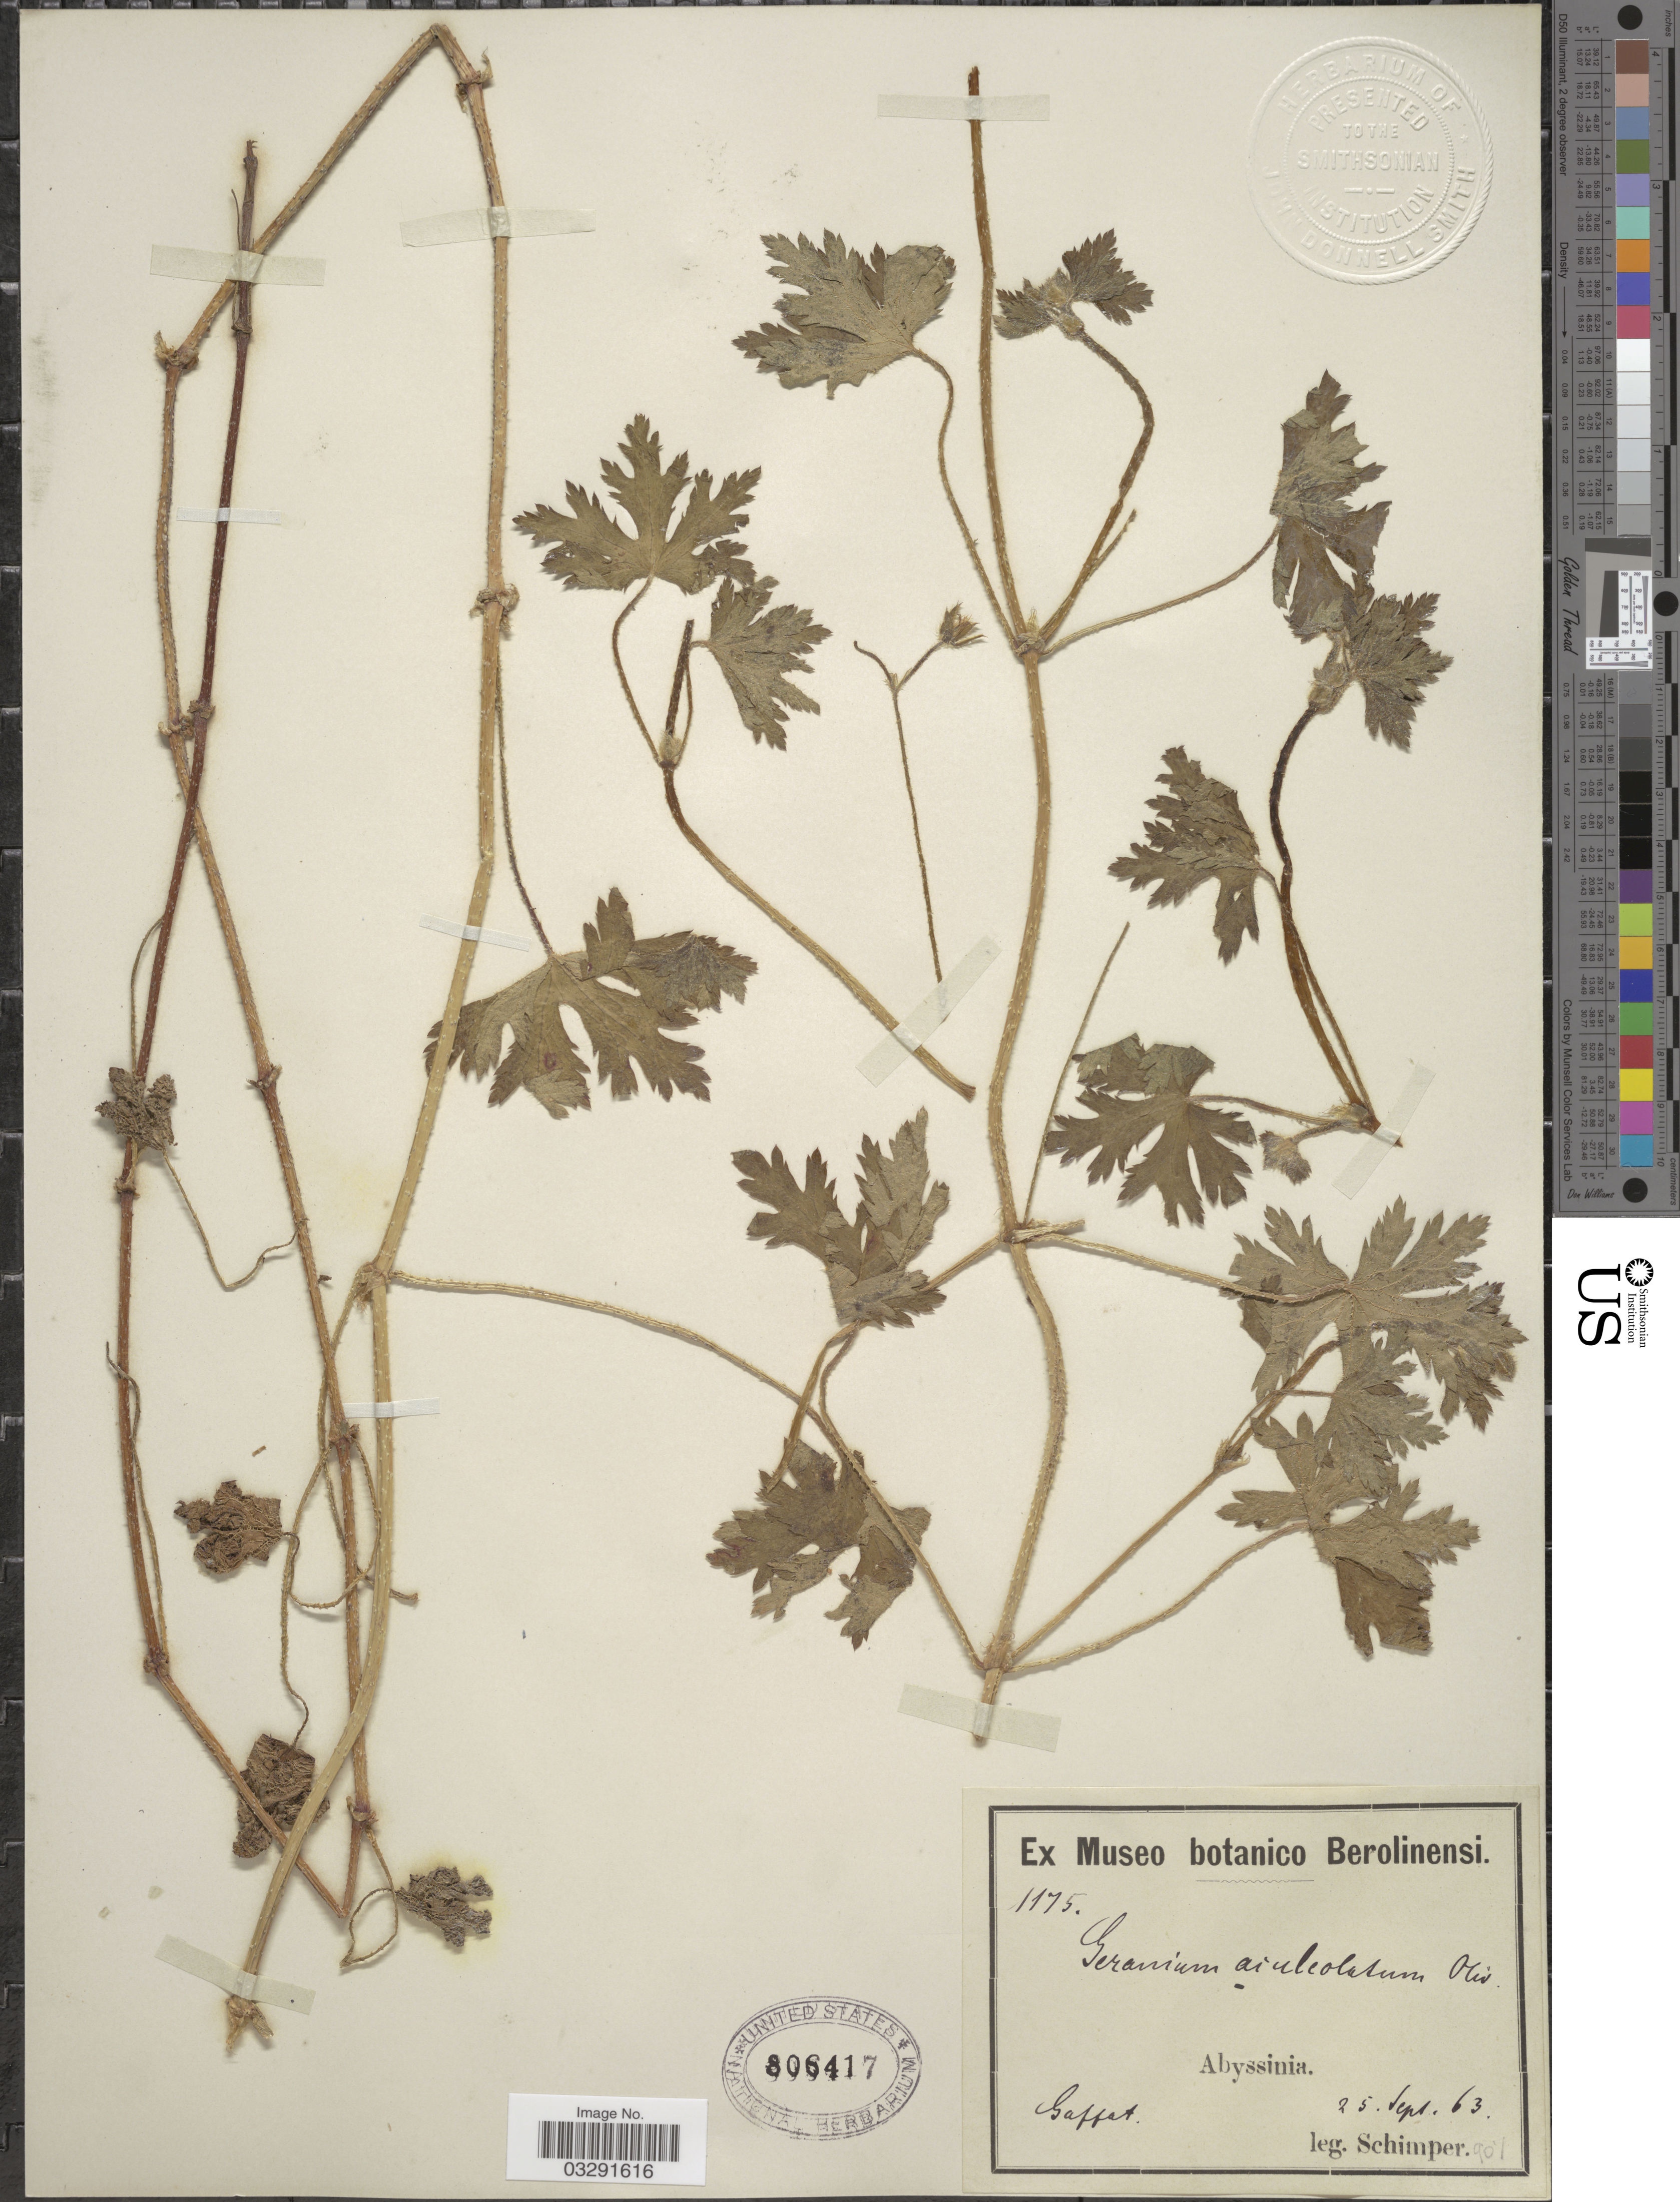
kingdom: Plantae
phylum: Tracheophyta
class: Magnoliopsida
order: Geraniales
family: Geraniaceae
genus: Geranium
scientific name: Geranium aculeolatum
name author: Oliv.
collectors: -. Schimper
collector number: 1175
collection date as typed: Transcribed d/m/y: 25/9/63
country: Ethiopia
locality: Abyssinia. Gaffat [unsure placement].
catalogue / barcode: US 806417